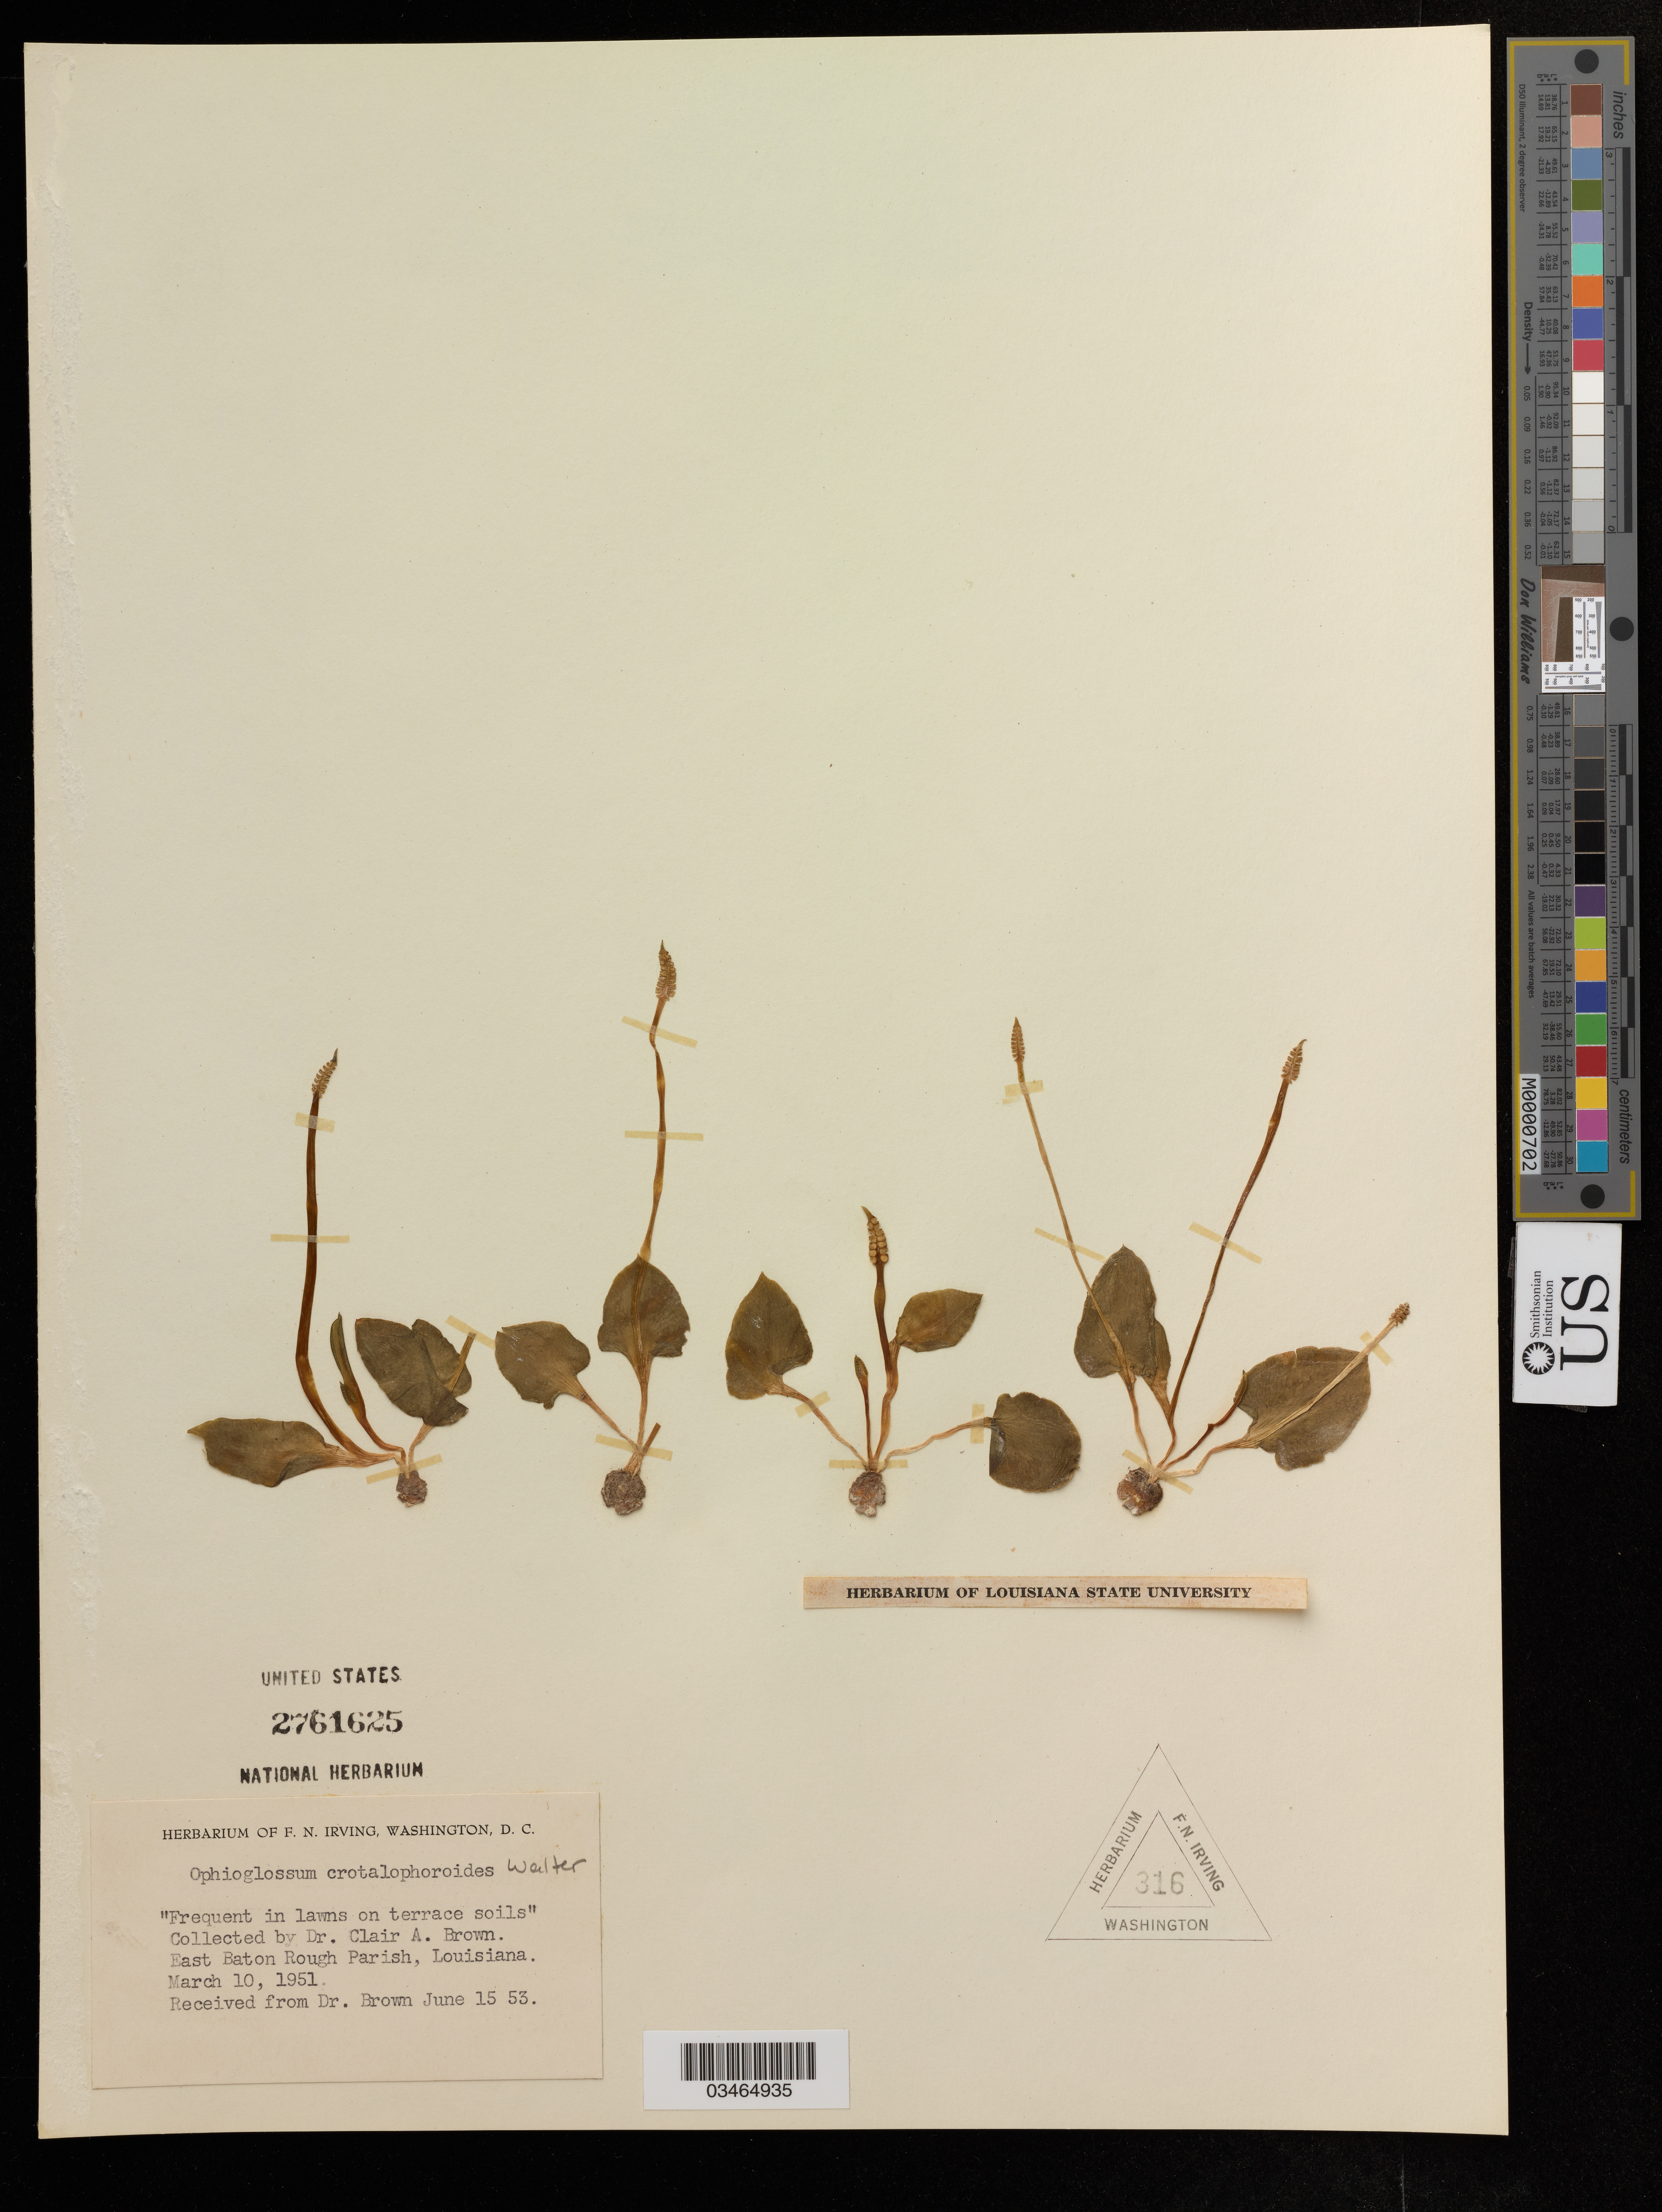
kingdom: Plantae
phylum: Tracheophyta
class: Polypodiopsida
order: Ophioglossales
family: Ophioglossaceae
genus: Ophioglossum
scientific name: Ophioglossum crotalophoroides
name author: Walter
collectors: A. Brown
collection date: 1951-03-10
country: United States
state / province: Louisiana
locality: East Baton Rough Parish.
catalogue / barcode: US 2761625